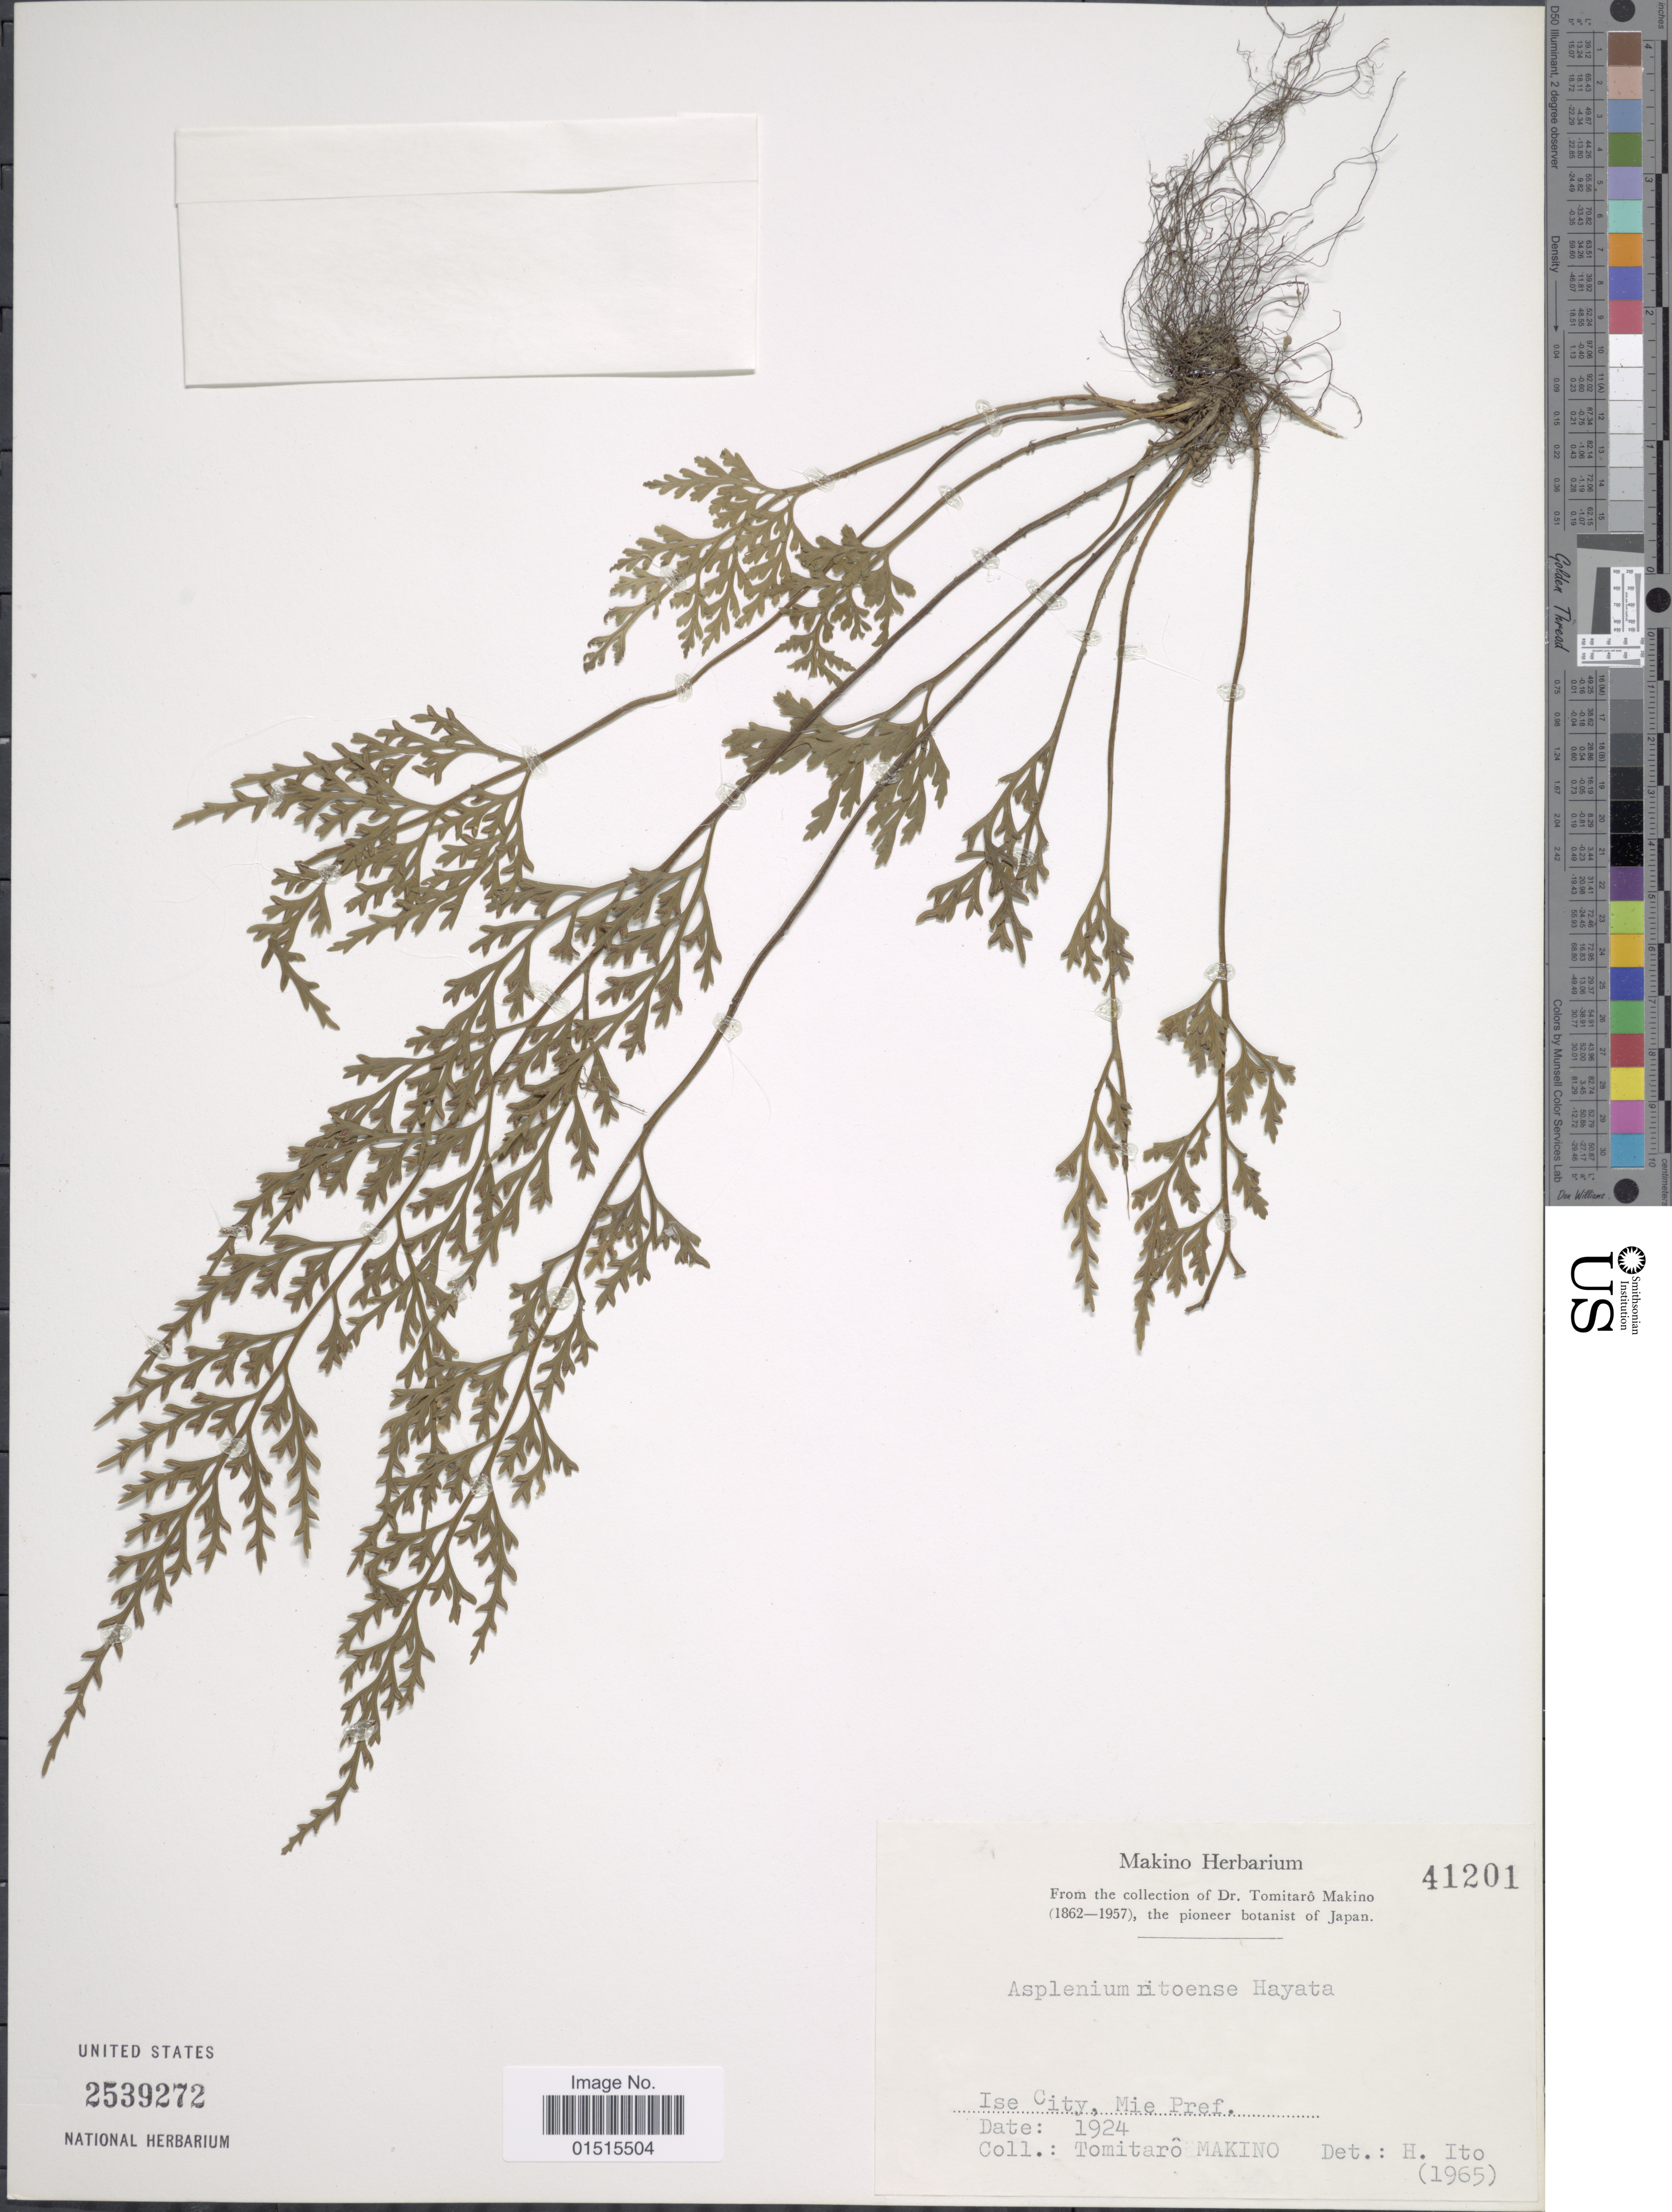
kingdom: Plantae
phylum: Tracheophyta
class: Polypodiopsida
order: Polypodiales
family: Aspleniaceae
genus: Asplenium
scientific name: Asplenium ritoense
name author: Hayata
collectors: T. Makino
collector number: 41201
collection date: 1924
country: Japan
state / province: Mie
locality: Ise City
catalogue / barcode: US 2539272